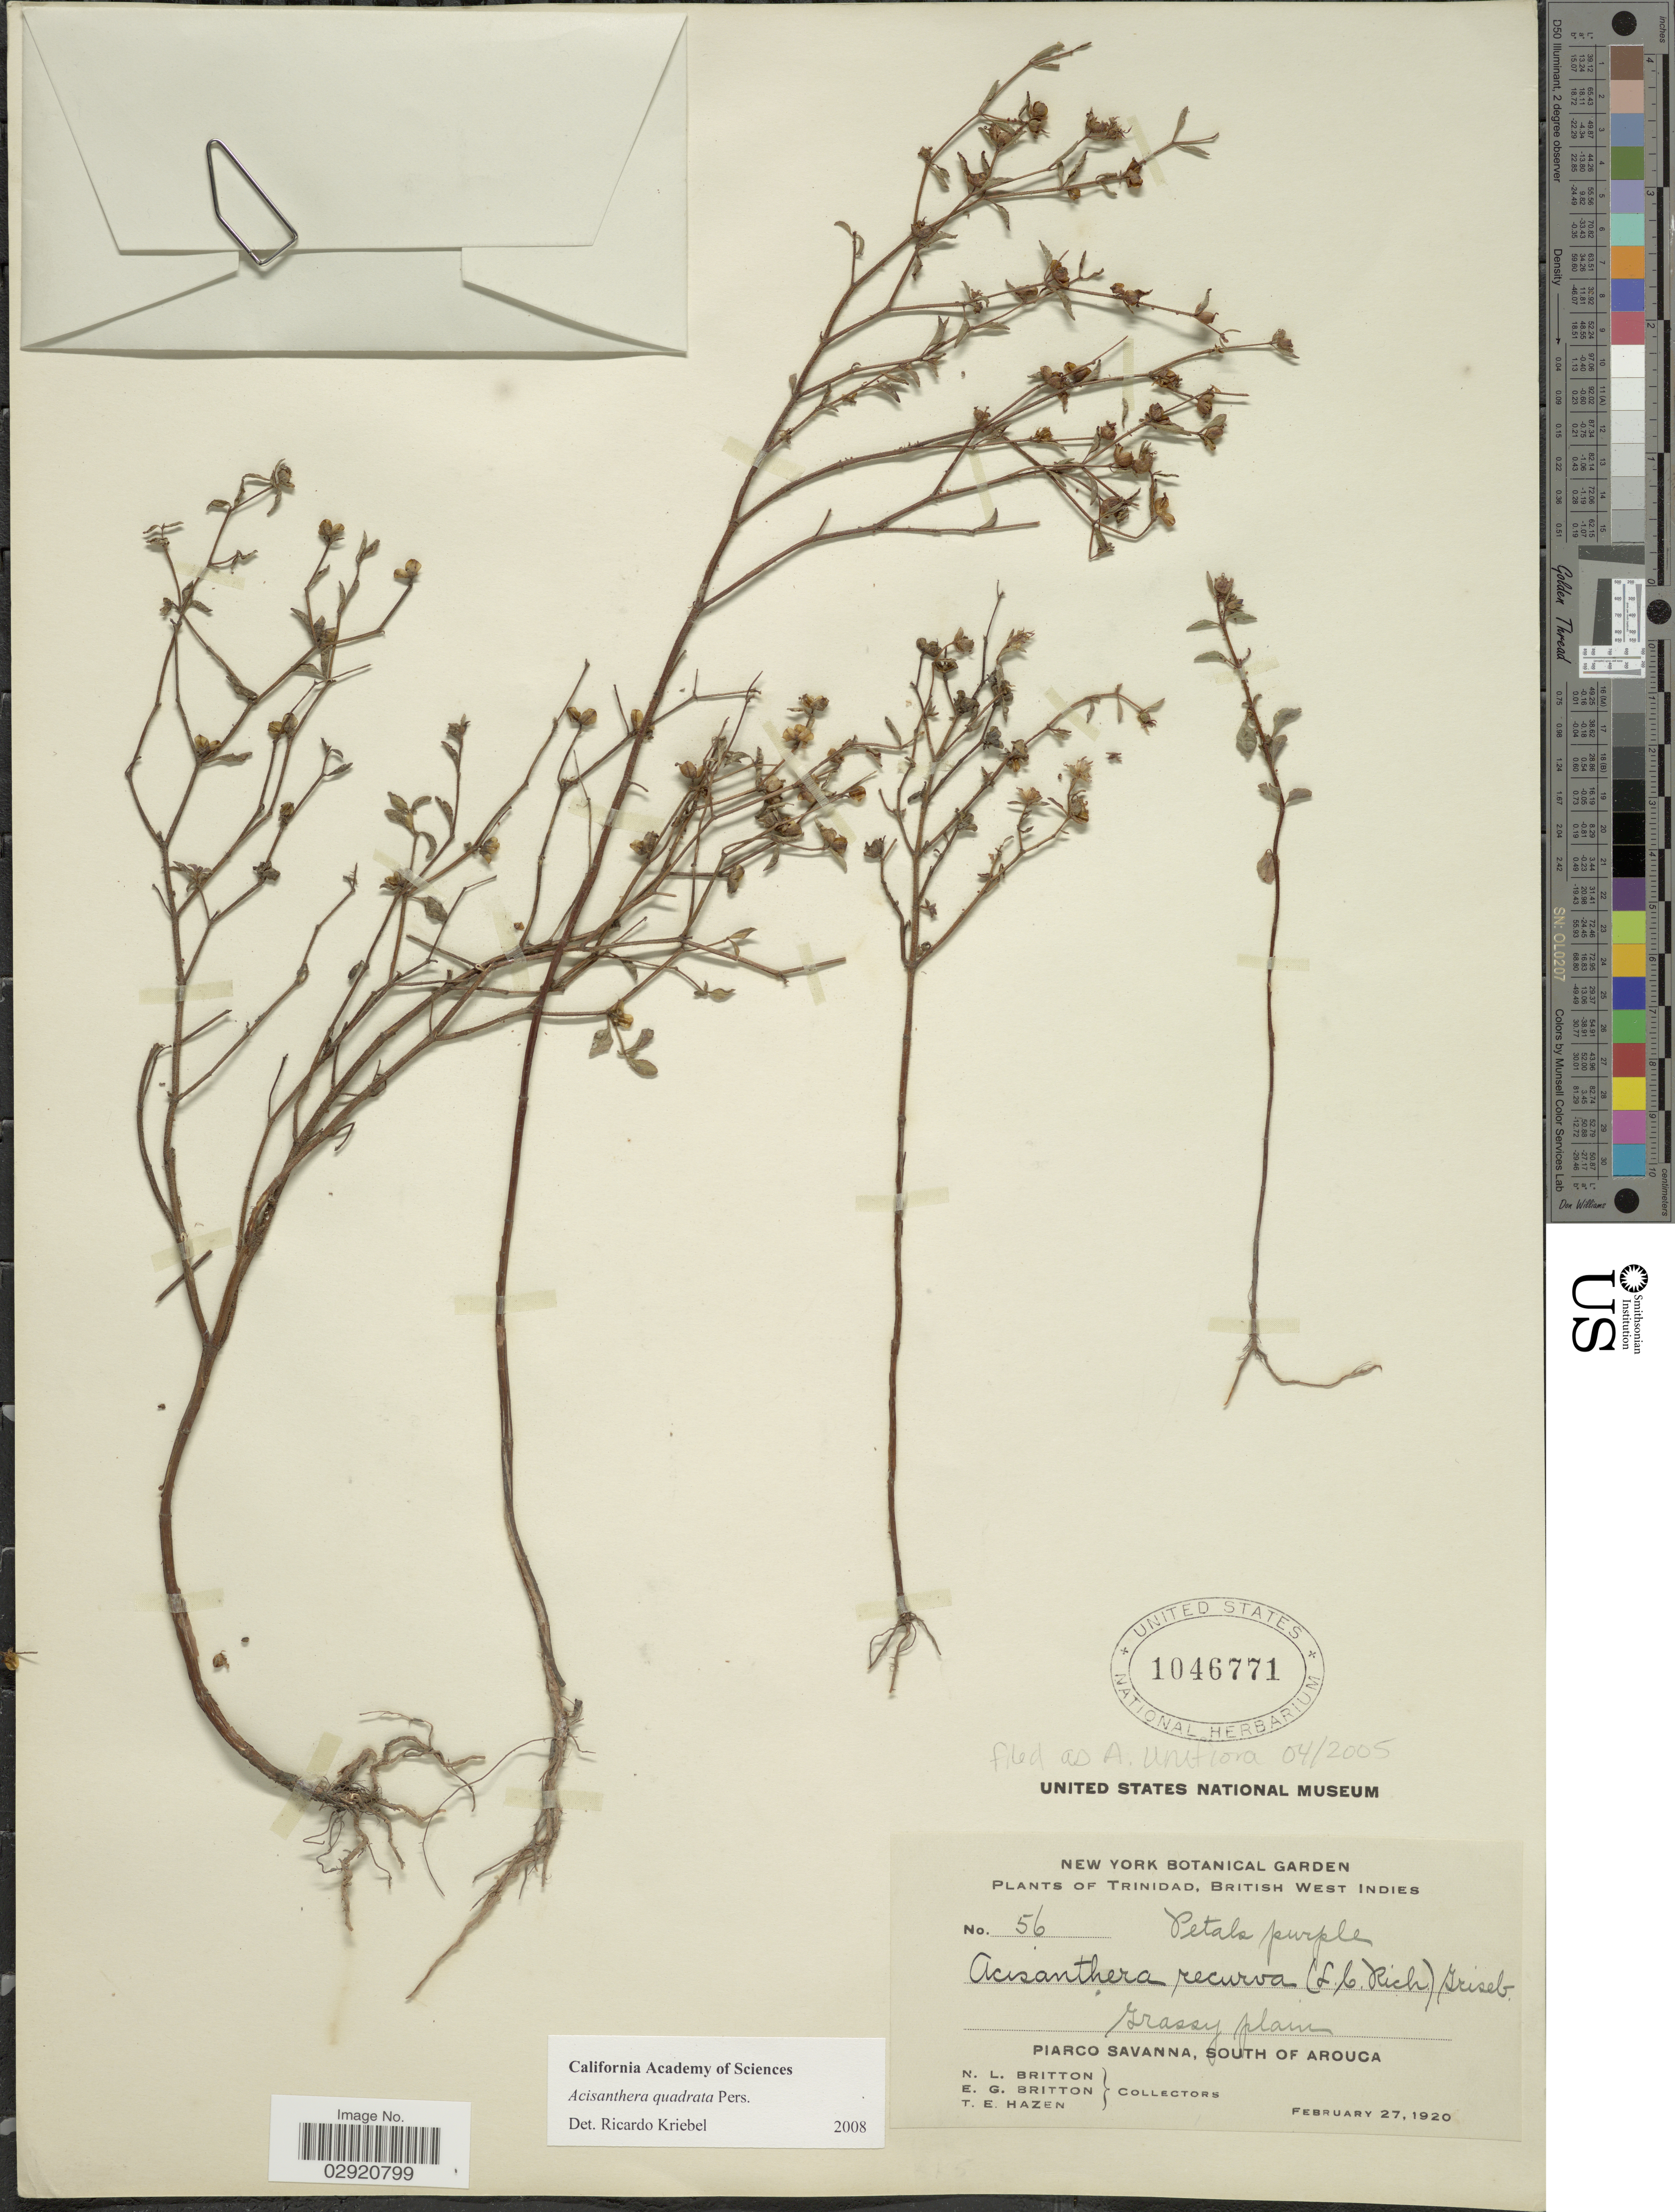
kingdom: Plantae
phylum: Tracheophyta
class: Magnoliopsida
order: Myrtales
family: Melastomataceae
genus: Acisanthera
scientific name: Acisanthera uniflora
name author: (Vahl) Gleason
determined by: Nunes da Silva, Diego, (RB), Jardim Botanico do Rio de Janeiro - Herbario (BRAZIL)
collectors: N. Britton, E. G. Britton & T. E. Hazen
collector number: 56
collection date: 1920-02-27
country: Trinidad and Tobago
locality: Trinidad, British West Indies. Piarco Savanna, South of Arouca.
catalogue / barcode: US 1046771